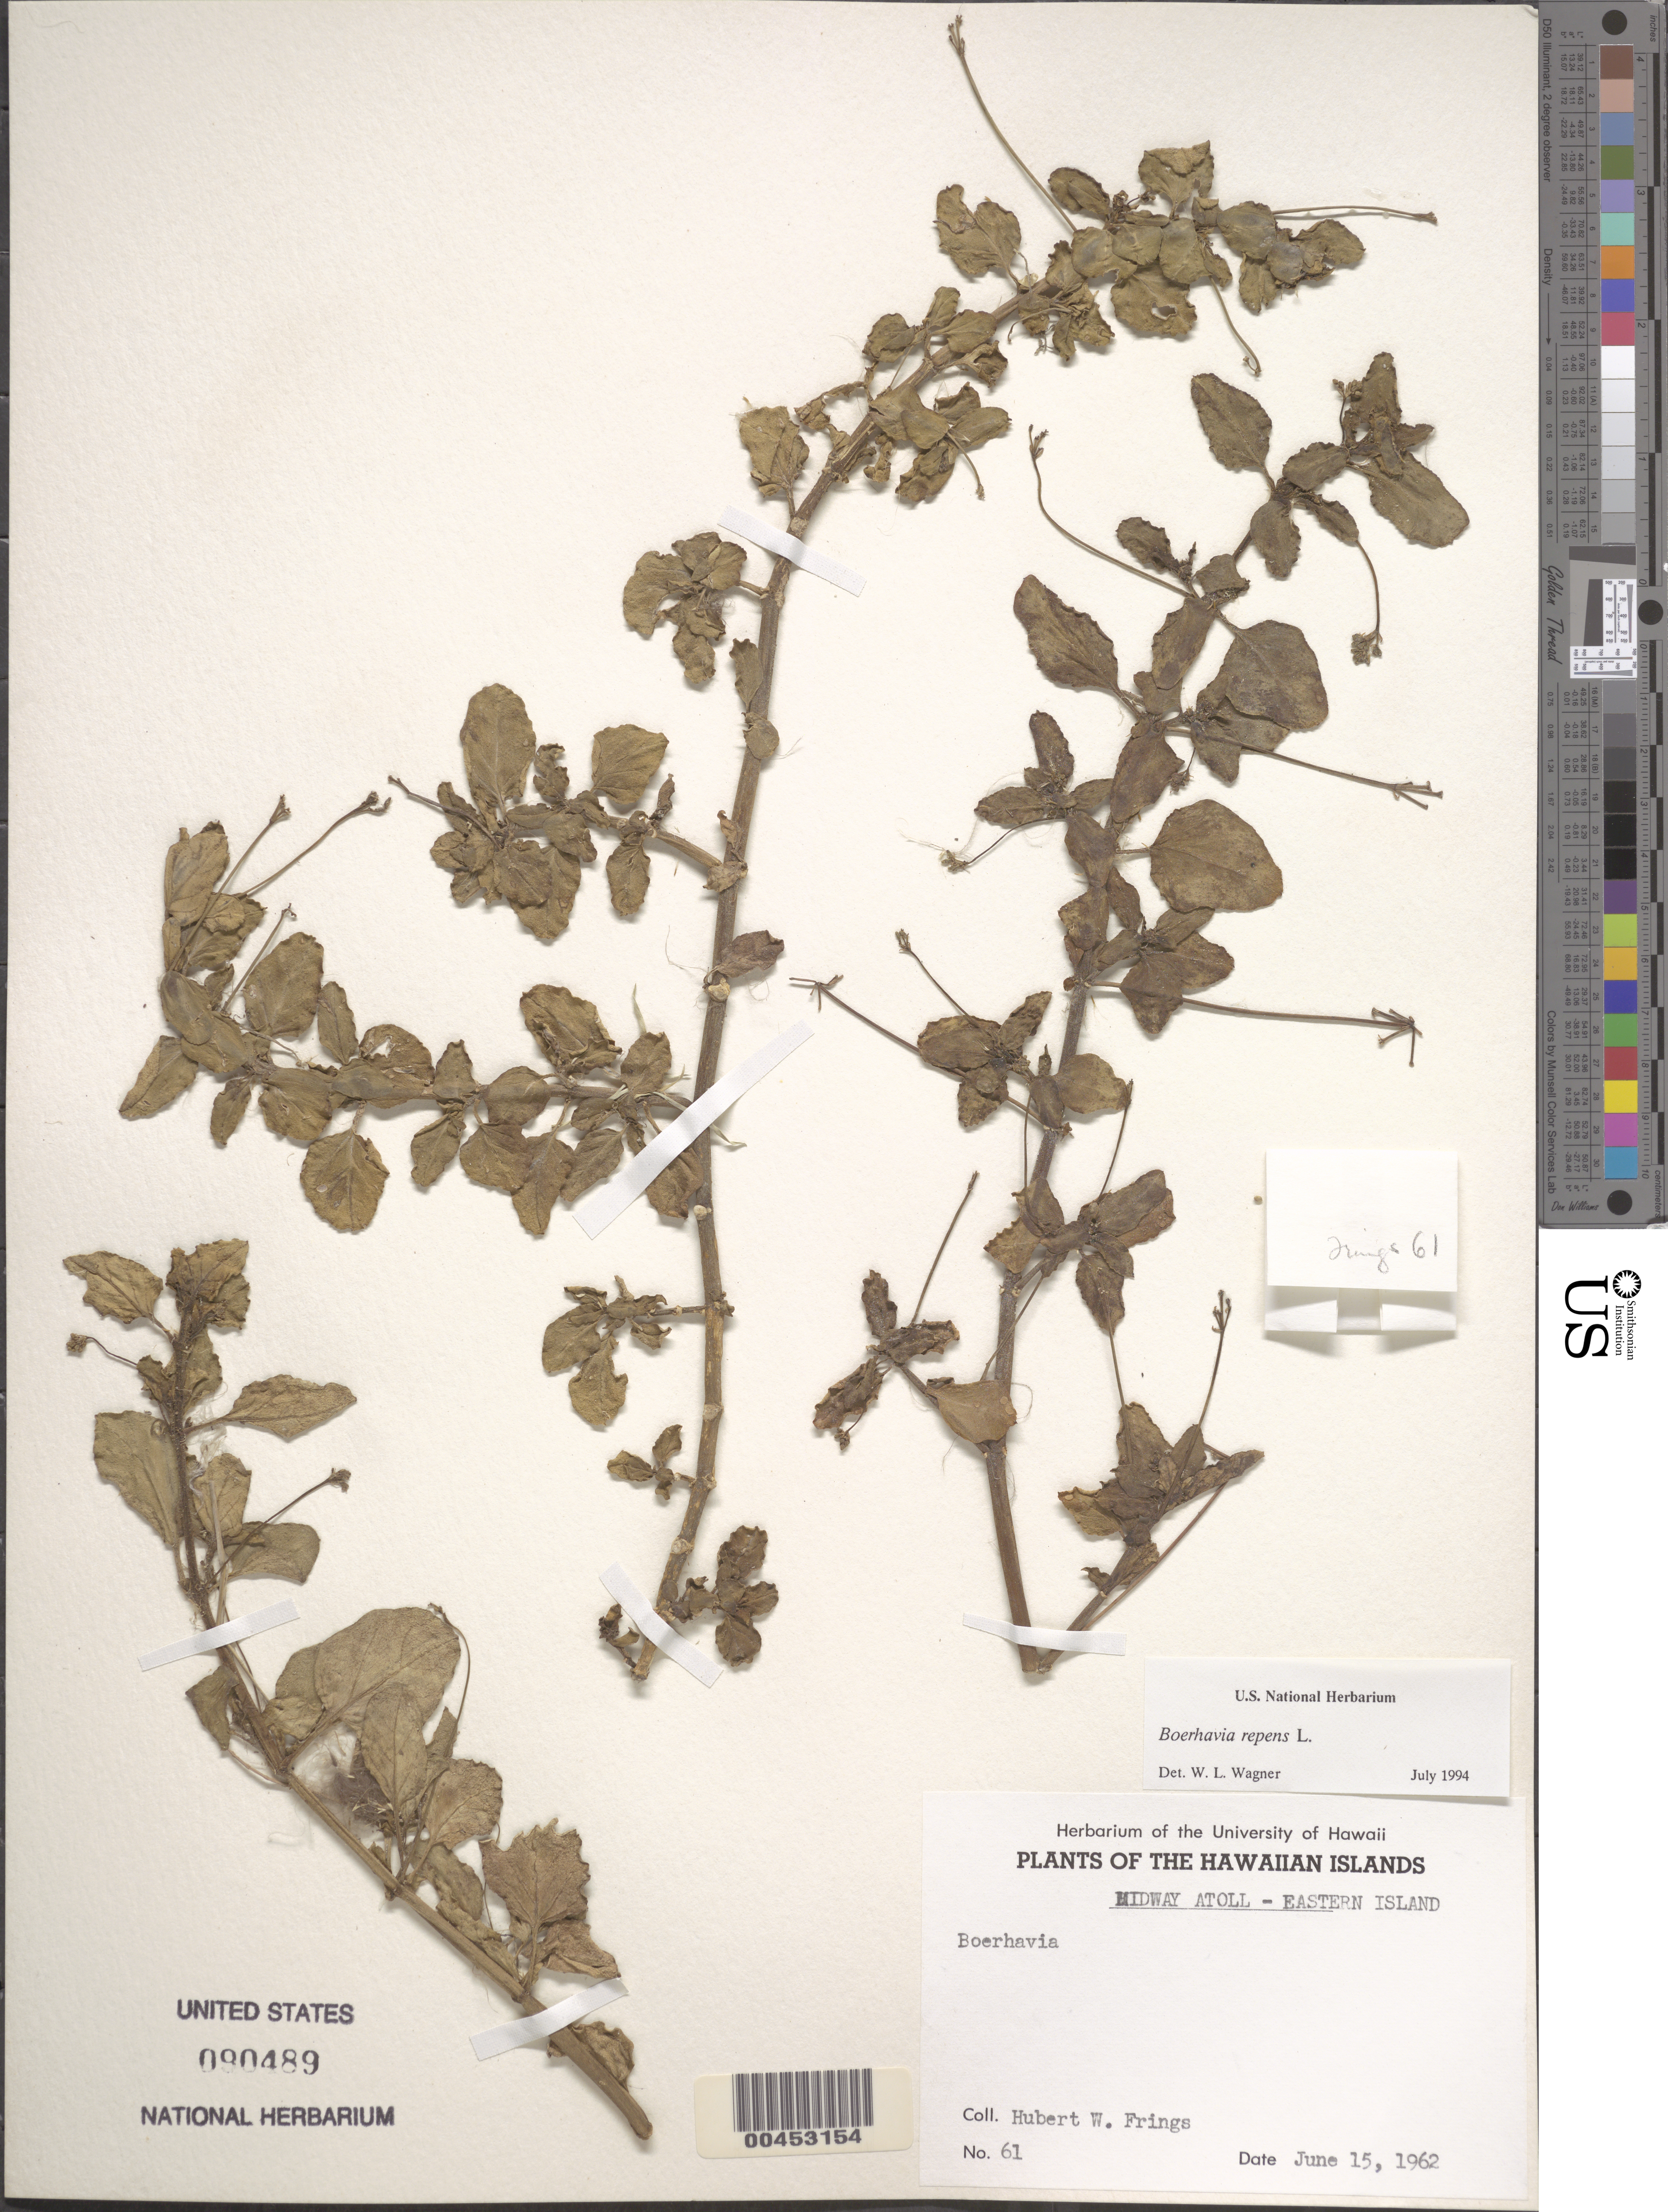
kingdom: Plantae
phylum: Tracheophyta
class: Magnoliopsida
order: Caryophyllales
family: Nyctaginaceae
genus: Boerhavia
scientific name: Boerhavia repens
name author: L.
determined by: Wagner, W. L., (BOT), Smithsonian Institution - National Museum of Natural History (UNITED STATES)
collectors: H. Frings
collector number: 61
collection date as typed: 15 Jun 1962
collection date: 1962-06-15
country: U.S. Administered Pacific Islands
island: Midway Atoll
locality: Eastern Islet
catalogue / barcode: US 90489